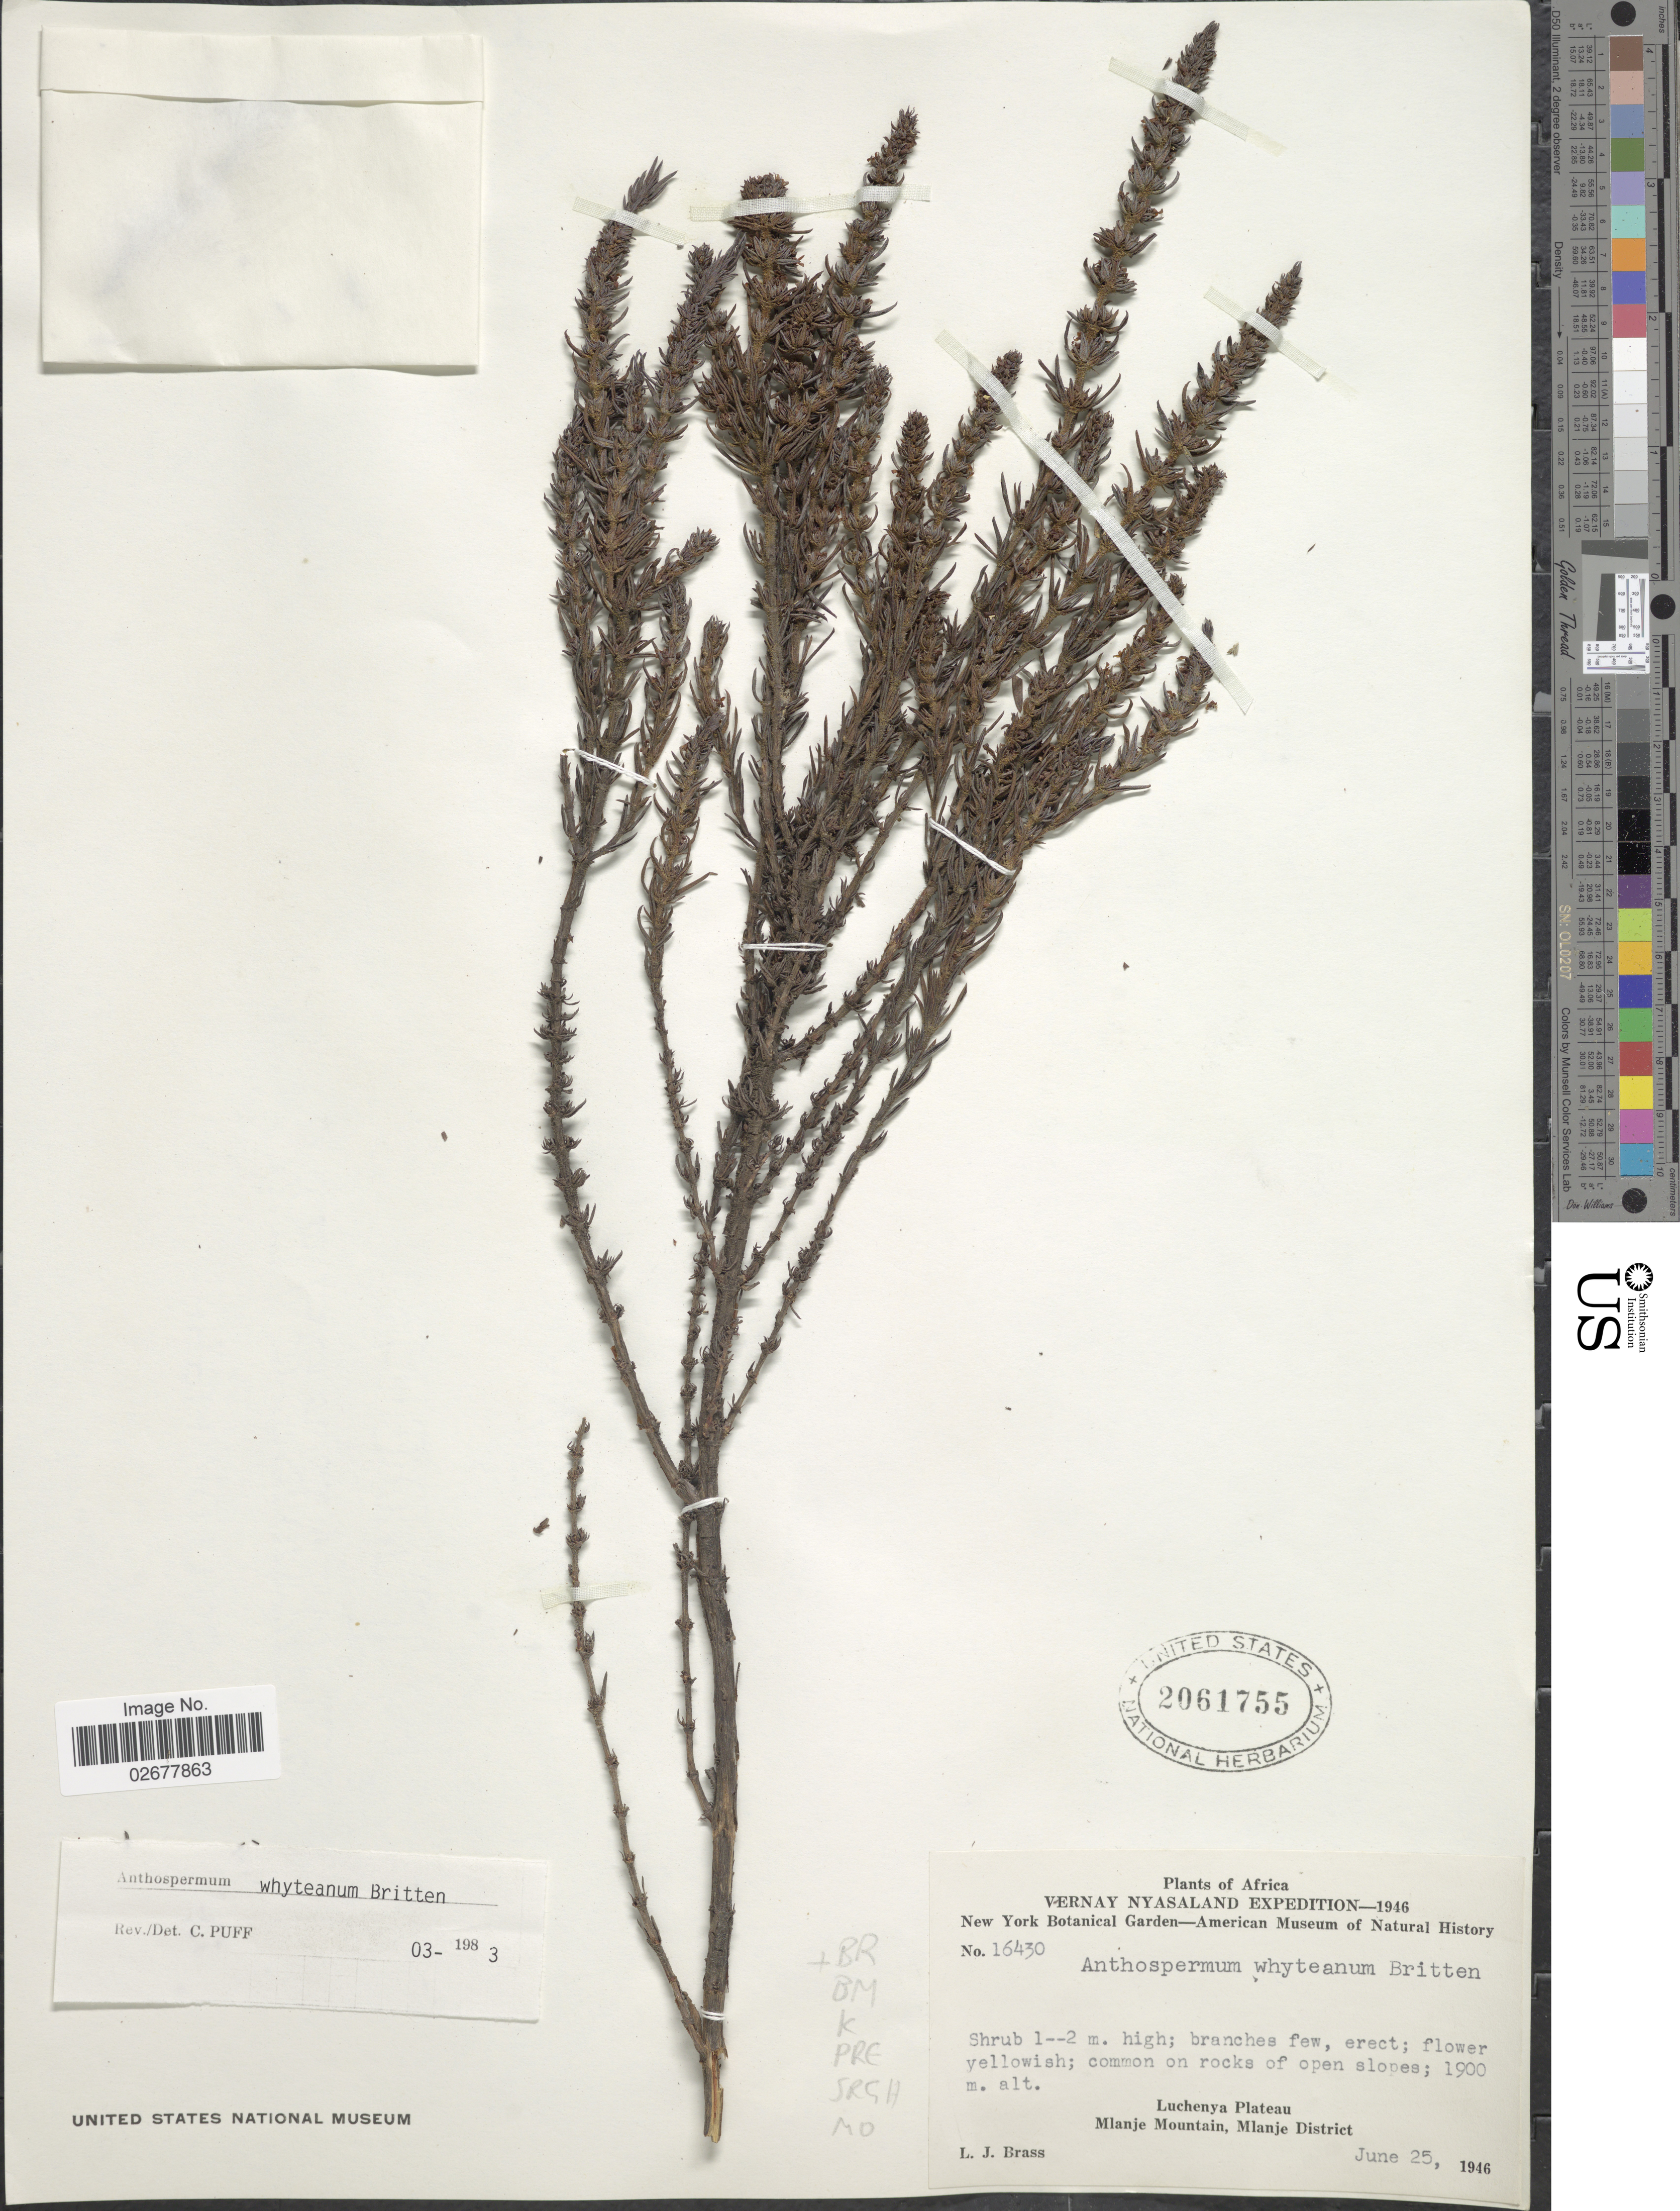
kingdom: Plantae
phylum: Tracheophyta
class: Magnoliopsida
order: Gentianales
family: Rubiaceae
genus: Anthospermum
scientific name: Anthospermum whyteanum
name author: Hiern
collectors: L. J. Brass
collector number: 16430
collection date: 1946-06-25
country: Malawi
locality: Vernay Nyasaland, common on rocks of open slopes; Luchenya Plateau, Mlanje Mountain, Mlanje District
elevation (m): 1900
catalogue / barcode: US 2061755